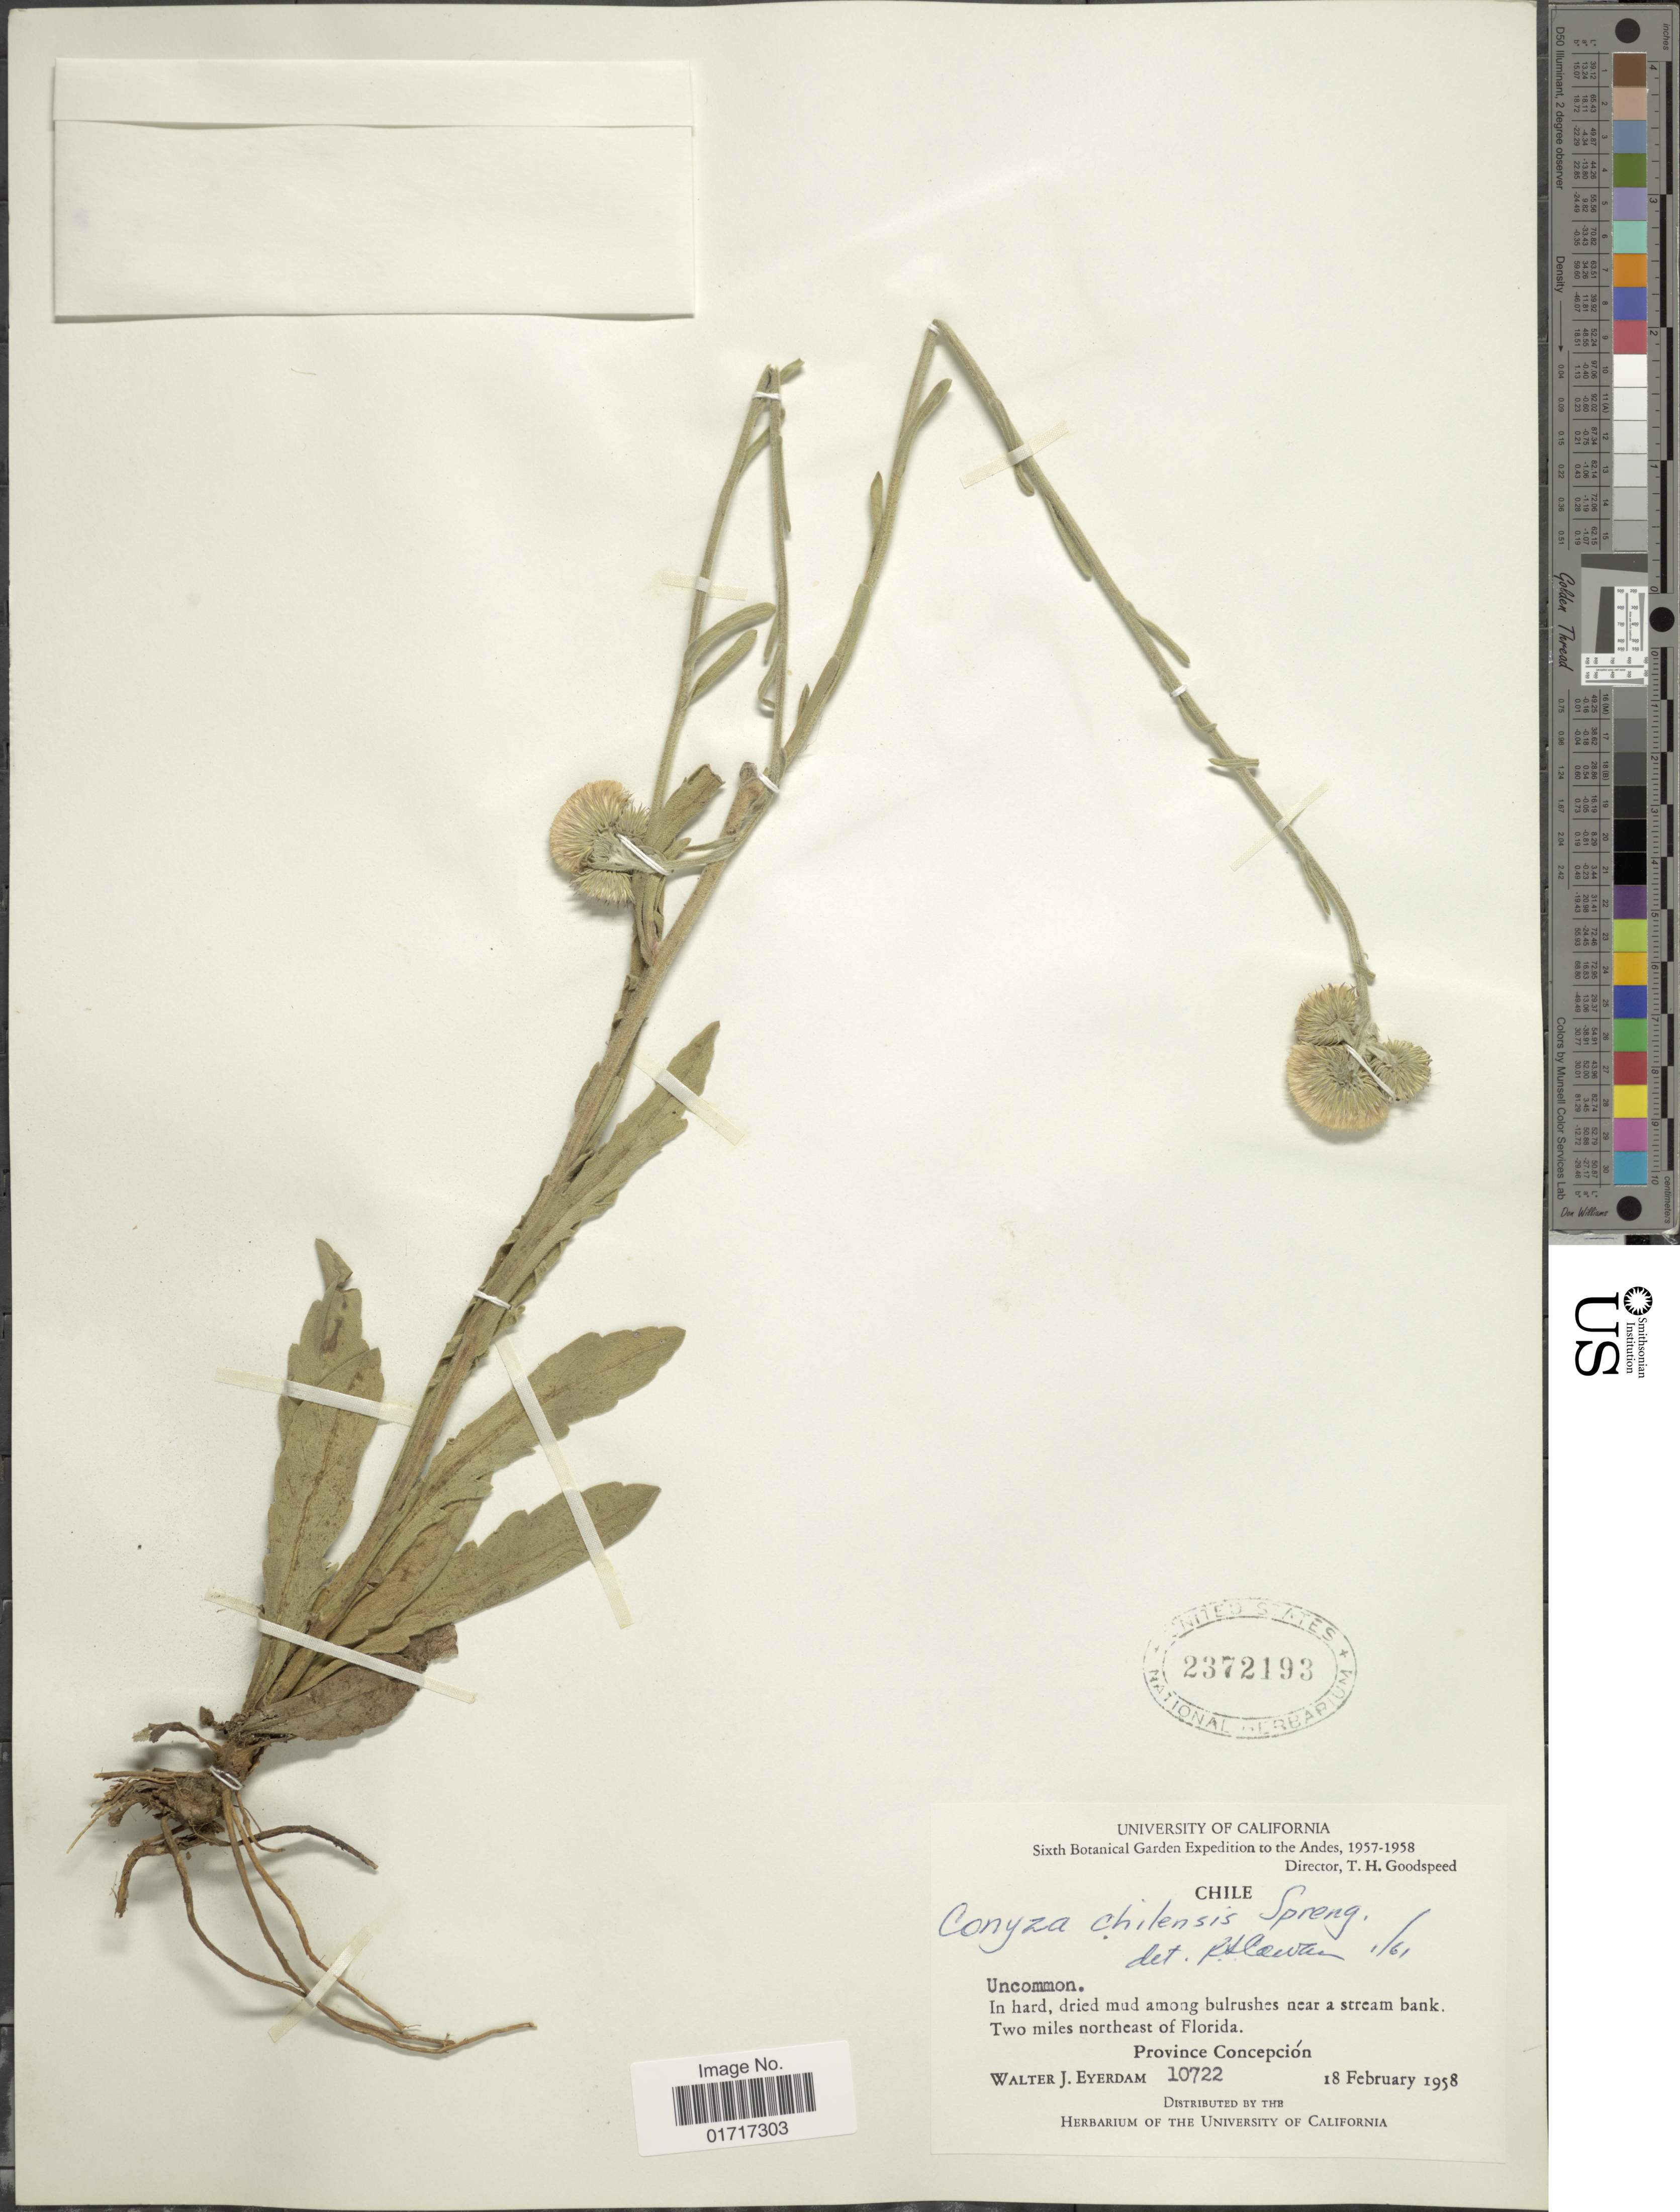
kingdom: Plantae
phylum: Tracheophyta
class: Magnoliopsida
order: Asterales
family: Asteraceae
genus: Conyza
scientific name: Conyza primulaefolia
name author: (Lam.) Cuatrec. & Lourteig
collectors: W. J. Eyerdam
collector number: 10722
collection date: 1958-02-18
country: Paraguay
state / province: Concepcion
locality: Chile.Two miles northeast of Florida. Province Concepcion.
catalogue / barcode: US 2372193